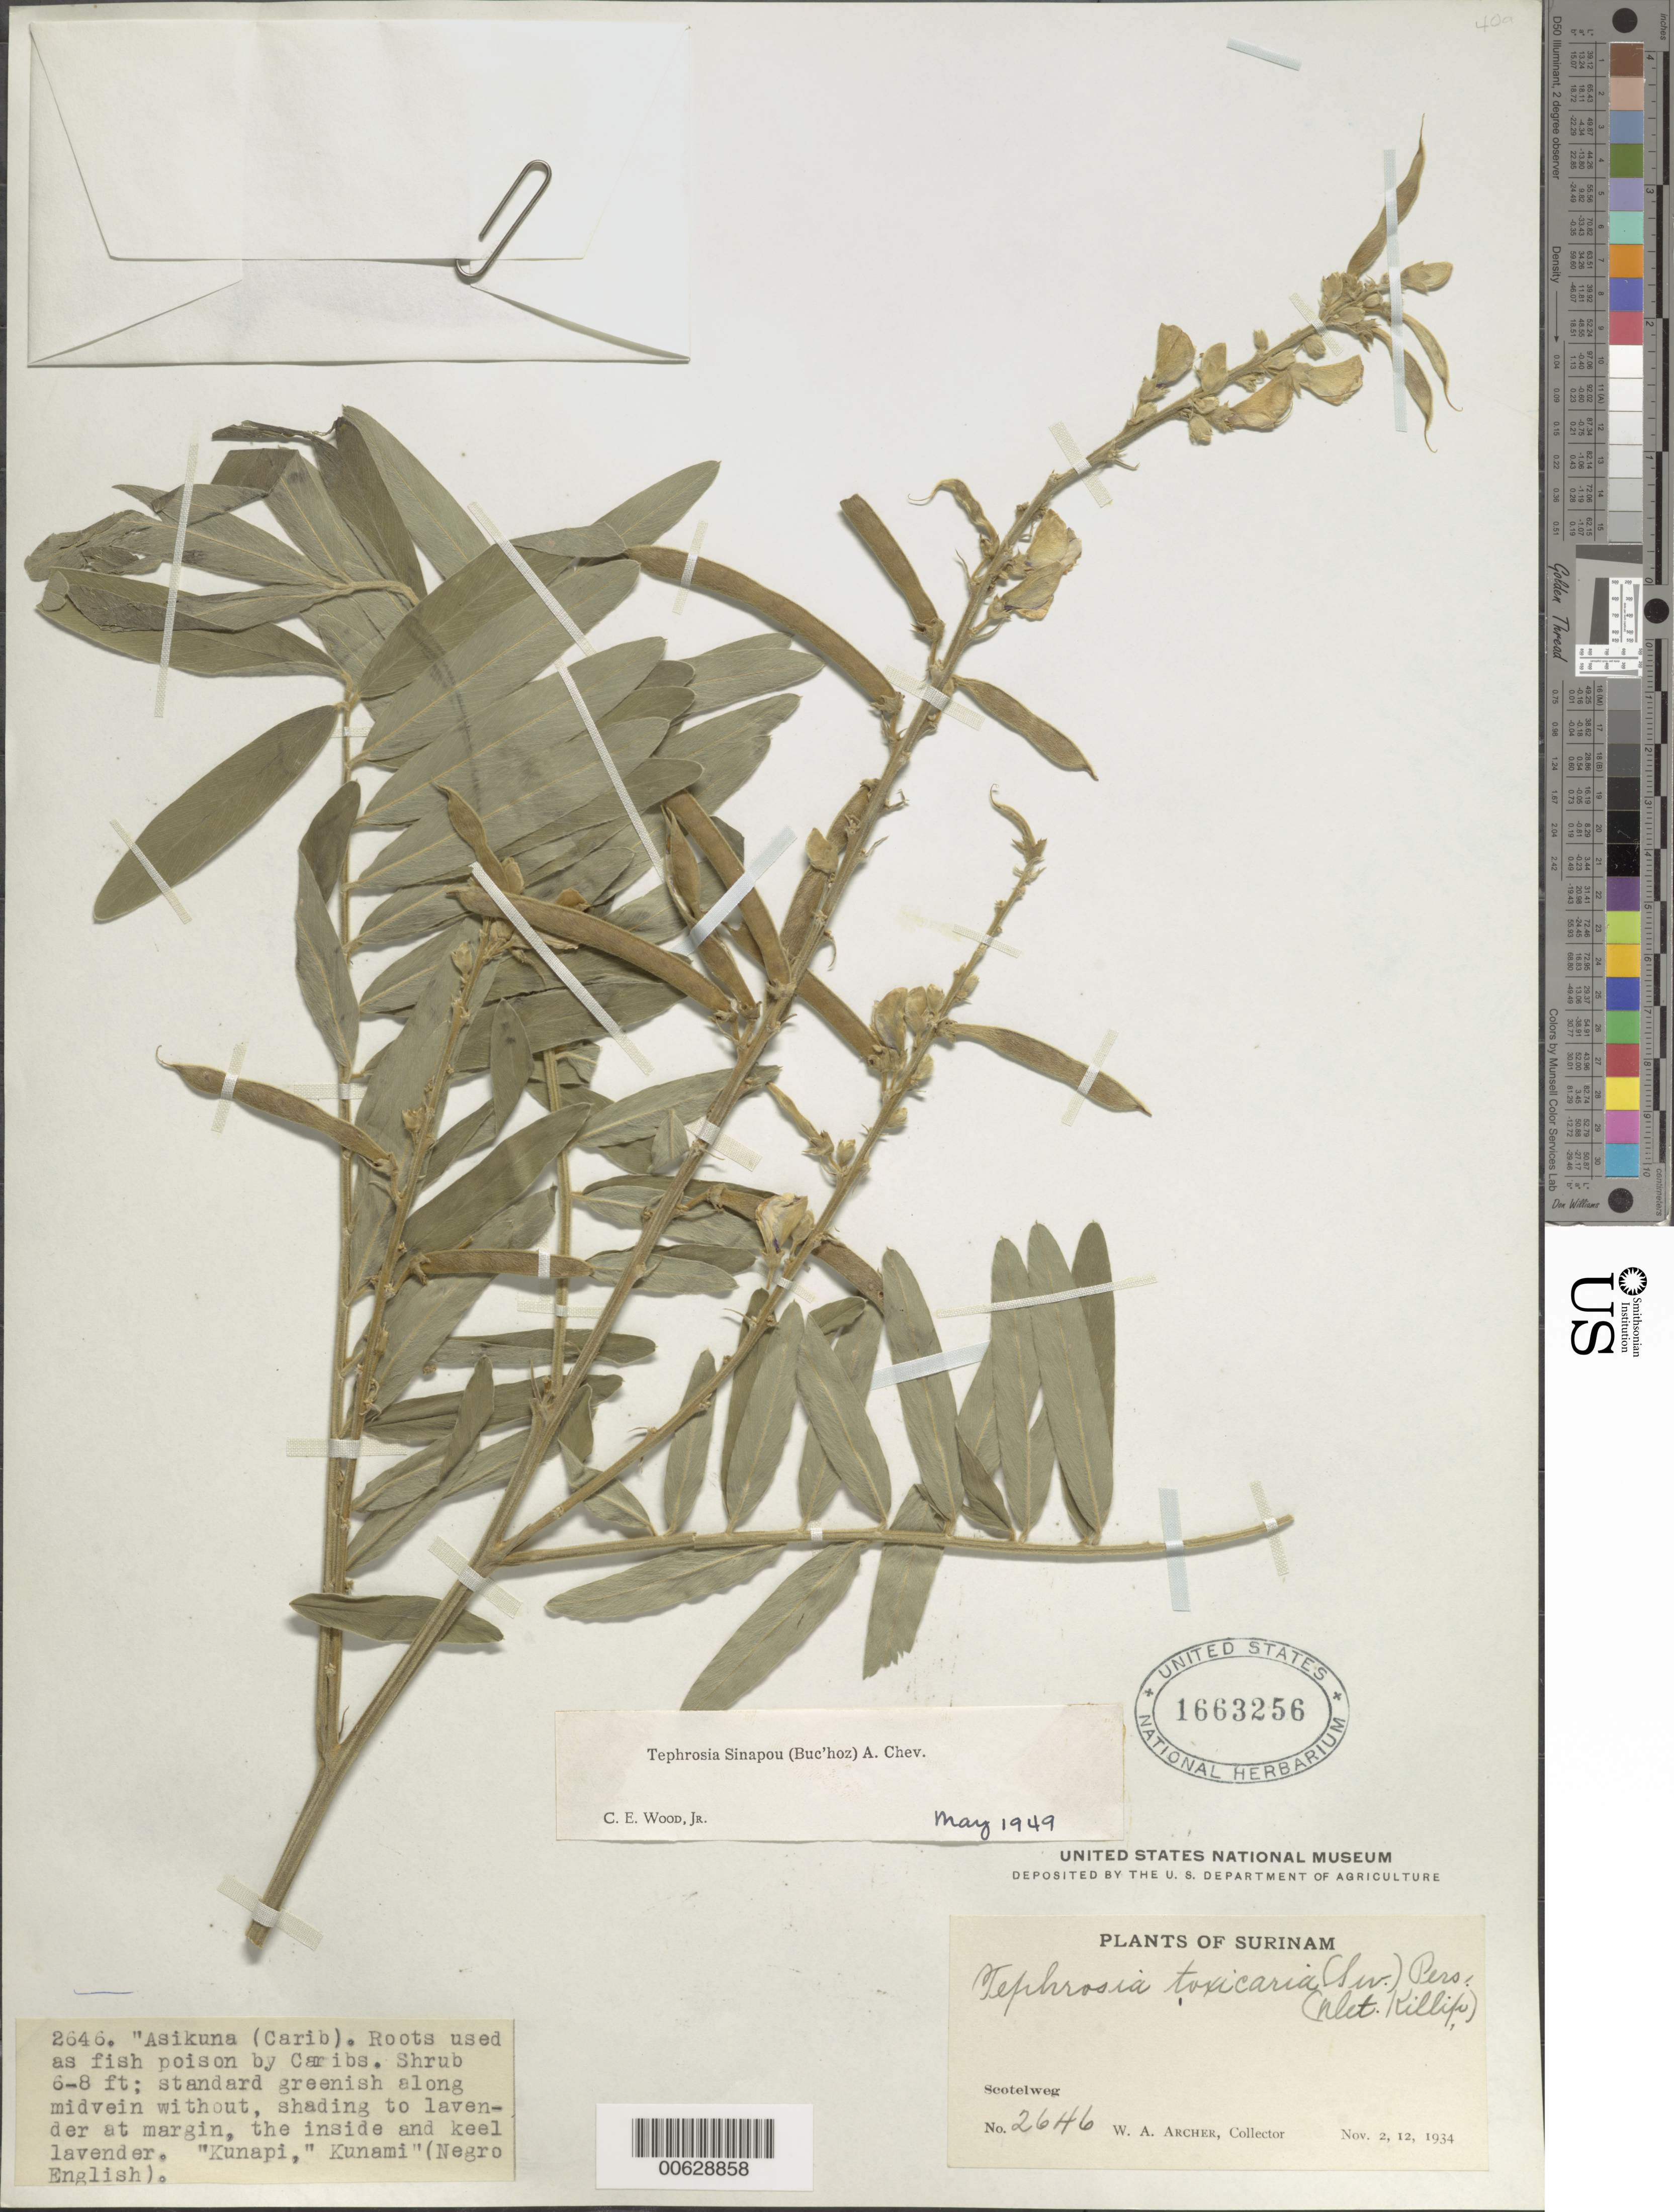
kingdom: Plantae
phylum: Tracheophyta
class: Magnoliopsida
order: Fabales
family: Fabaceae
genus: Tephrosia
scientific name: Tephrosia sinapou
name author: (Buc'hoz) A. Chev.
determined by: Wood, C. E., Jr.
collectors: W. A. Archer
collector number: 2646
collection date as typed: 2-Nov-34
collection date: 1934-11-02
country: Suriname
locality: Scotelweg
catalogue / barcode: US 1663256